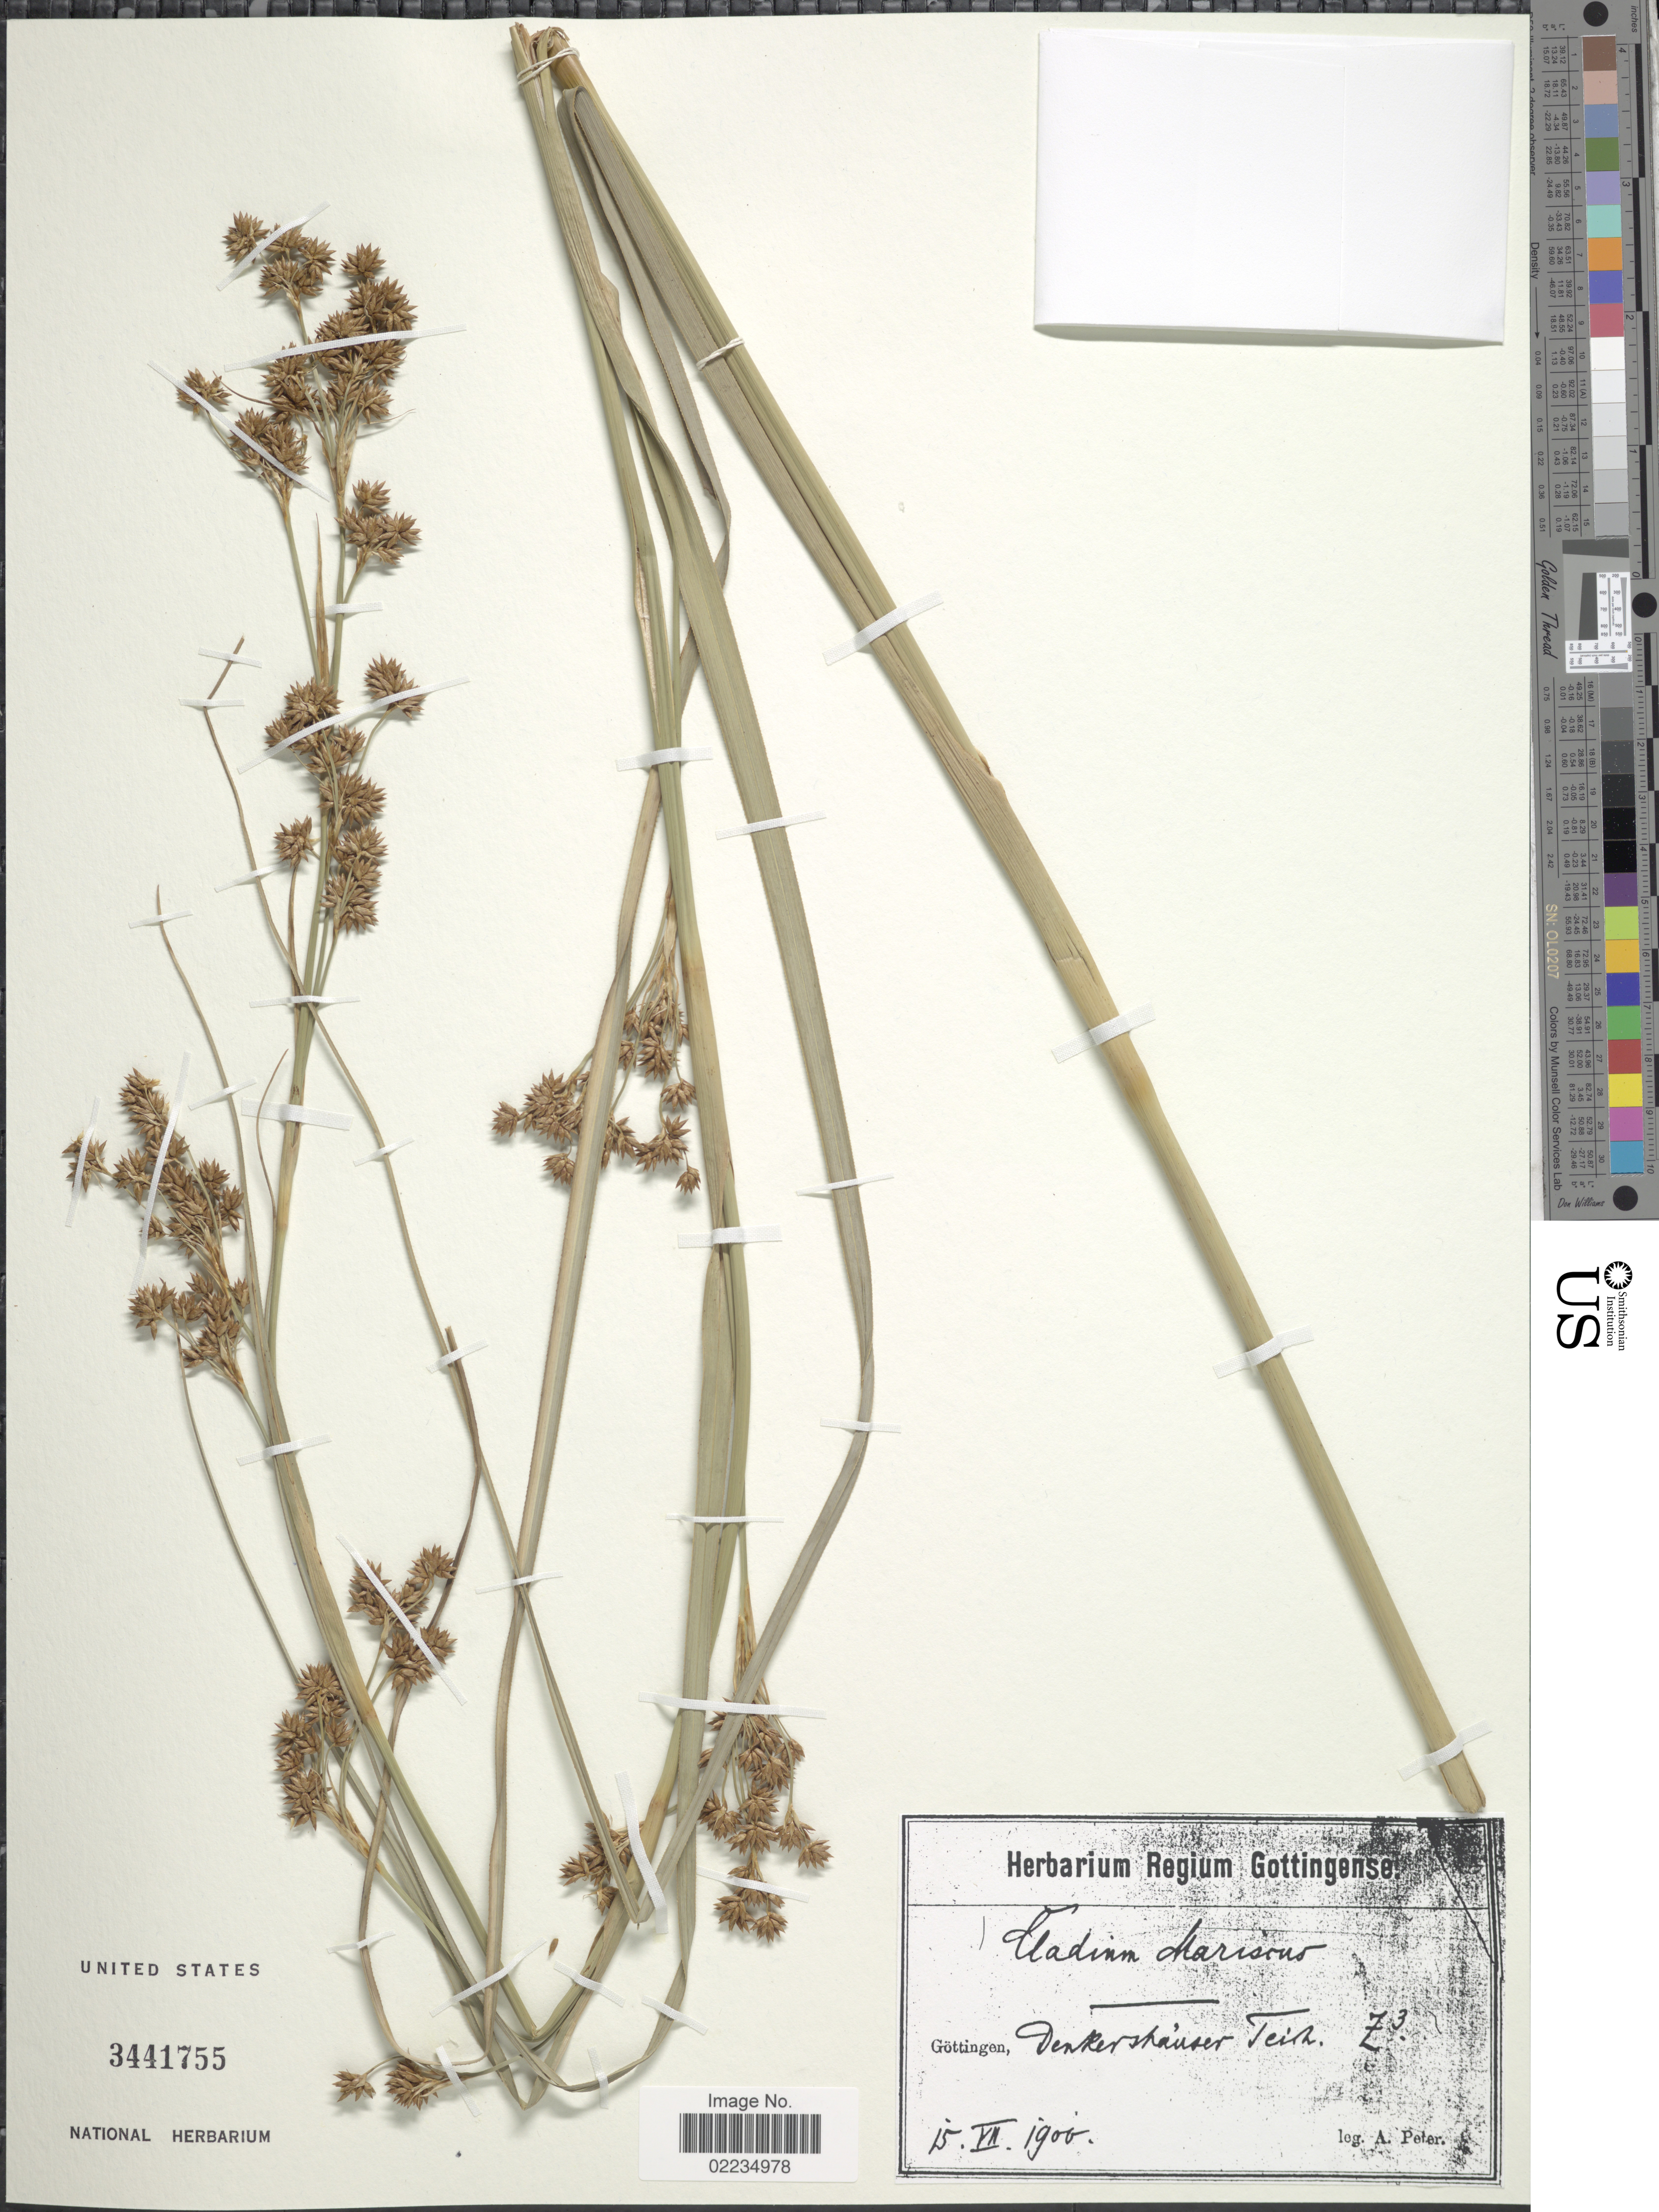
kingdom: Plantae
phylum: Tracheophyta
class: Liliopsida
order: Poales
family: Cyperaceae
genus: Cladium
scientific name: Cladium mariscus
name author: (L.) Pohl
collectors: A. Peter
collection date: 1900-07-15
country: Germany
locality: Gottingen, Denkershäuser Teich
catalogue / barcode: US 3441755